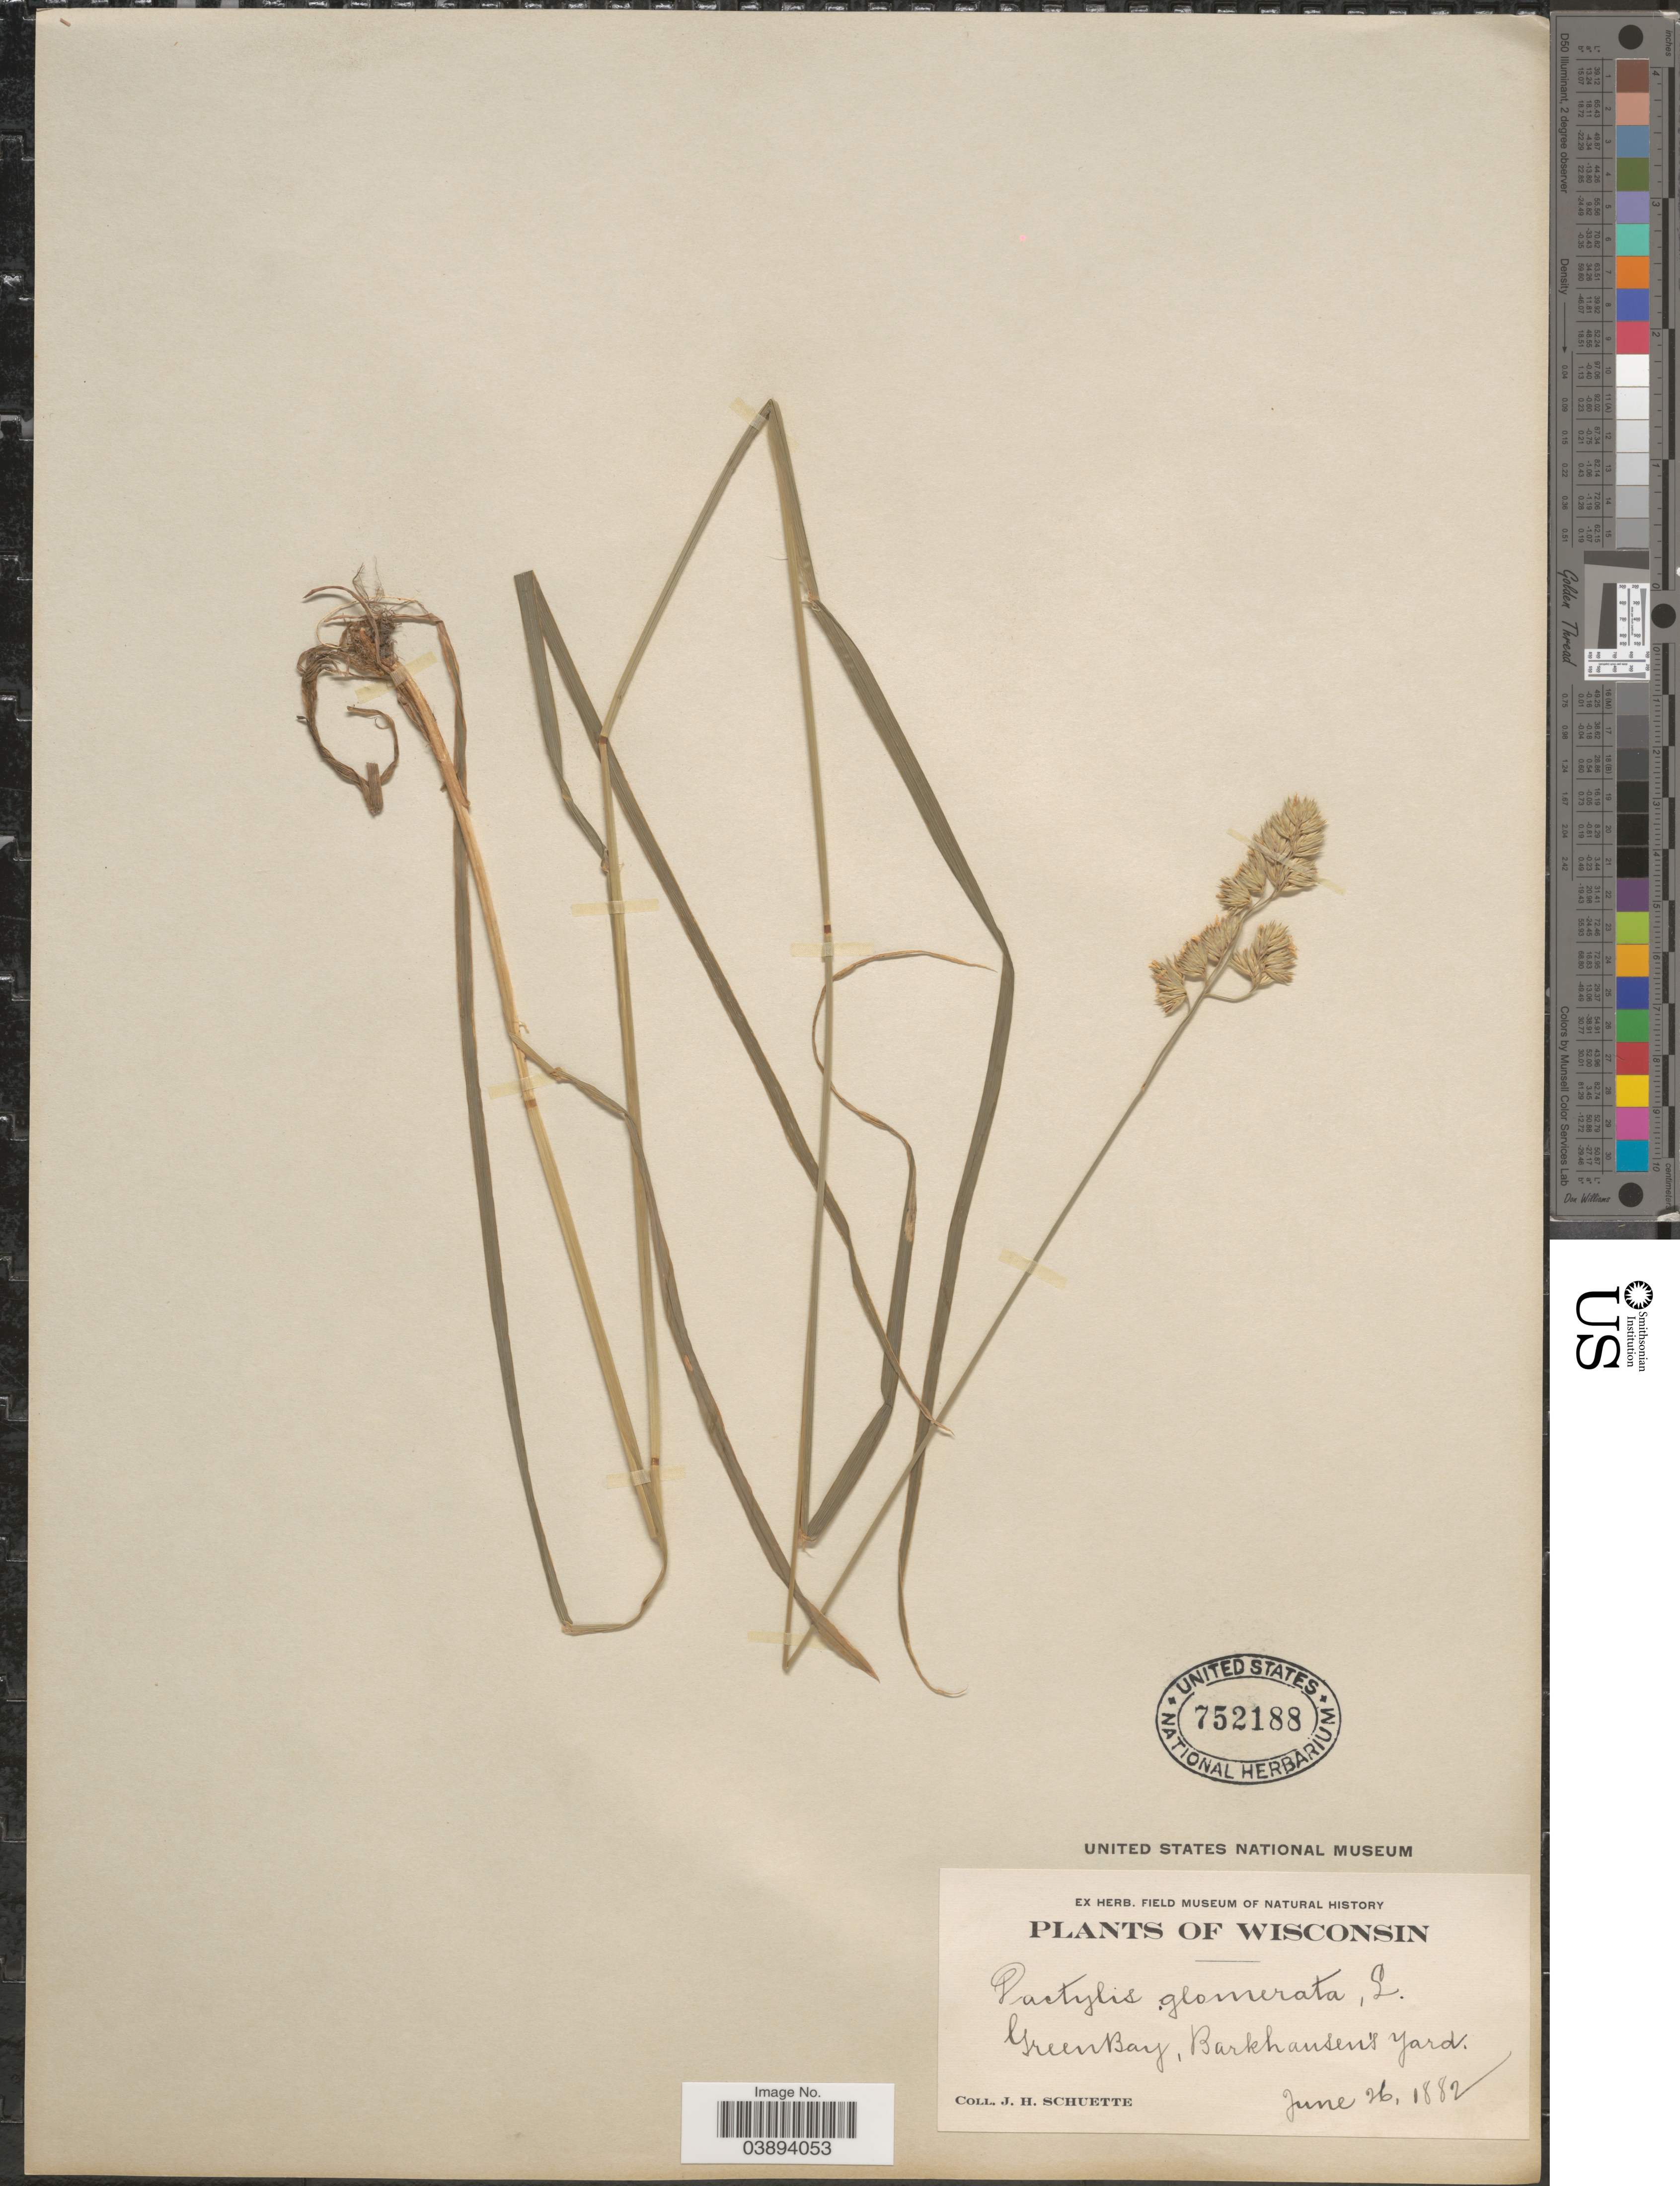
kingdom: Plantae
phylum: Tracheophyta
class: Liliopsida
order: Poales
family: Poaceae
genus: Dactylis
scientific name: Dactylis glomerata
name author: L.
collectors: J. H. Schuette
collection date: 1882-06-26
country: United States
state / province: Wisconsin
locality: Green Bay, Barkhausen's Yard.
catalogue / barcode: US 752188